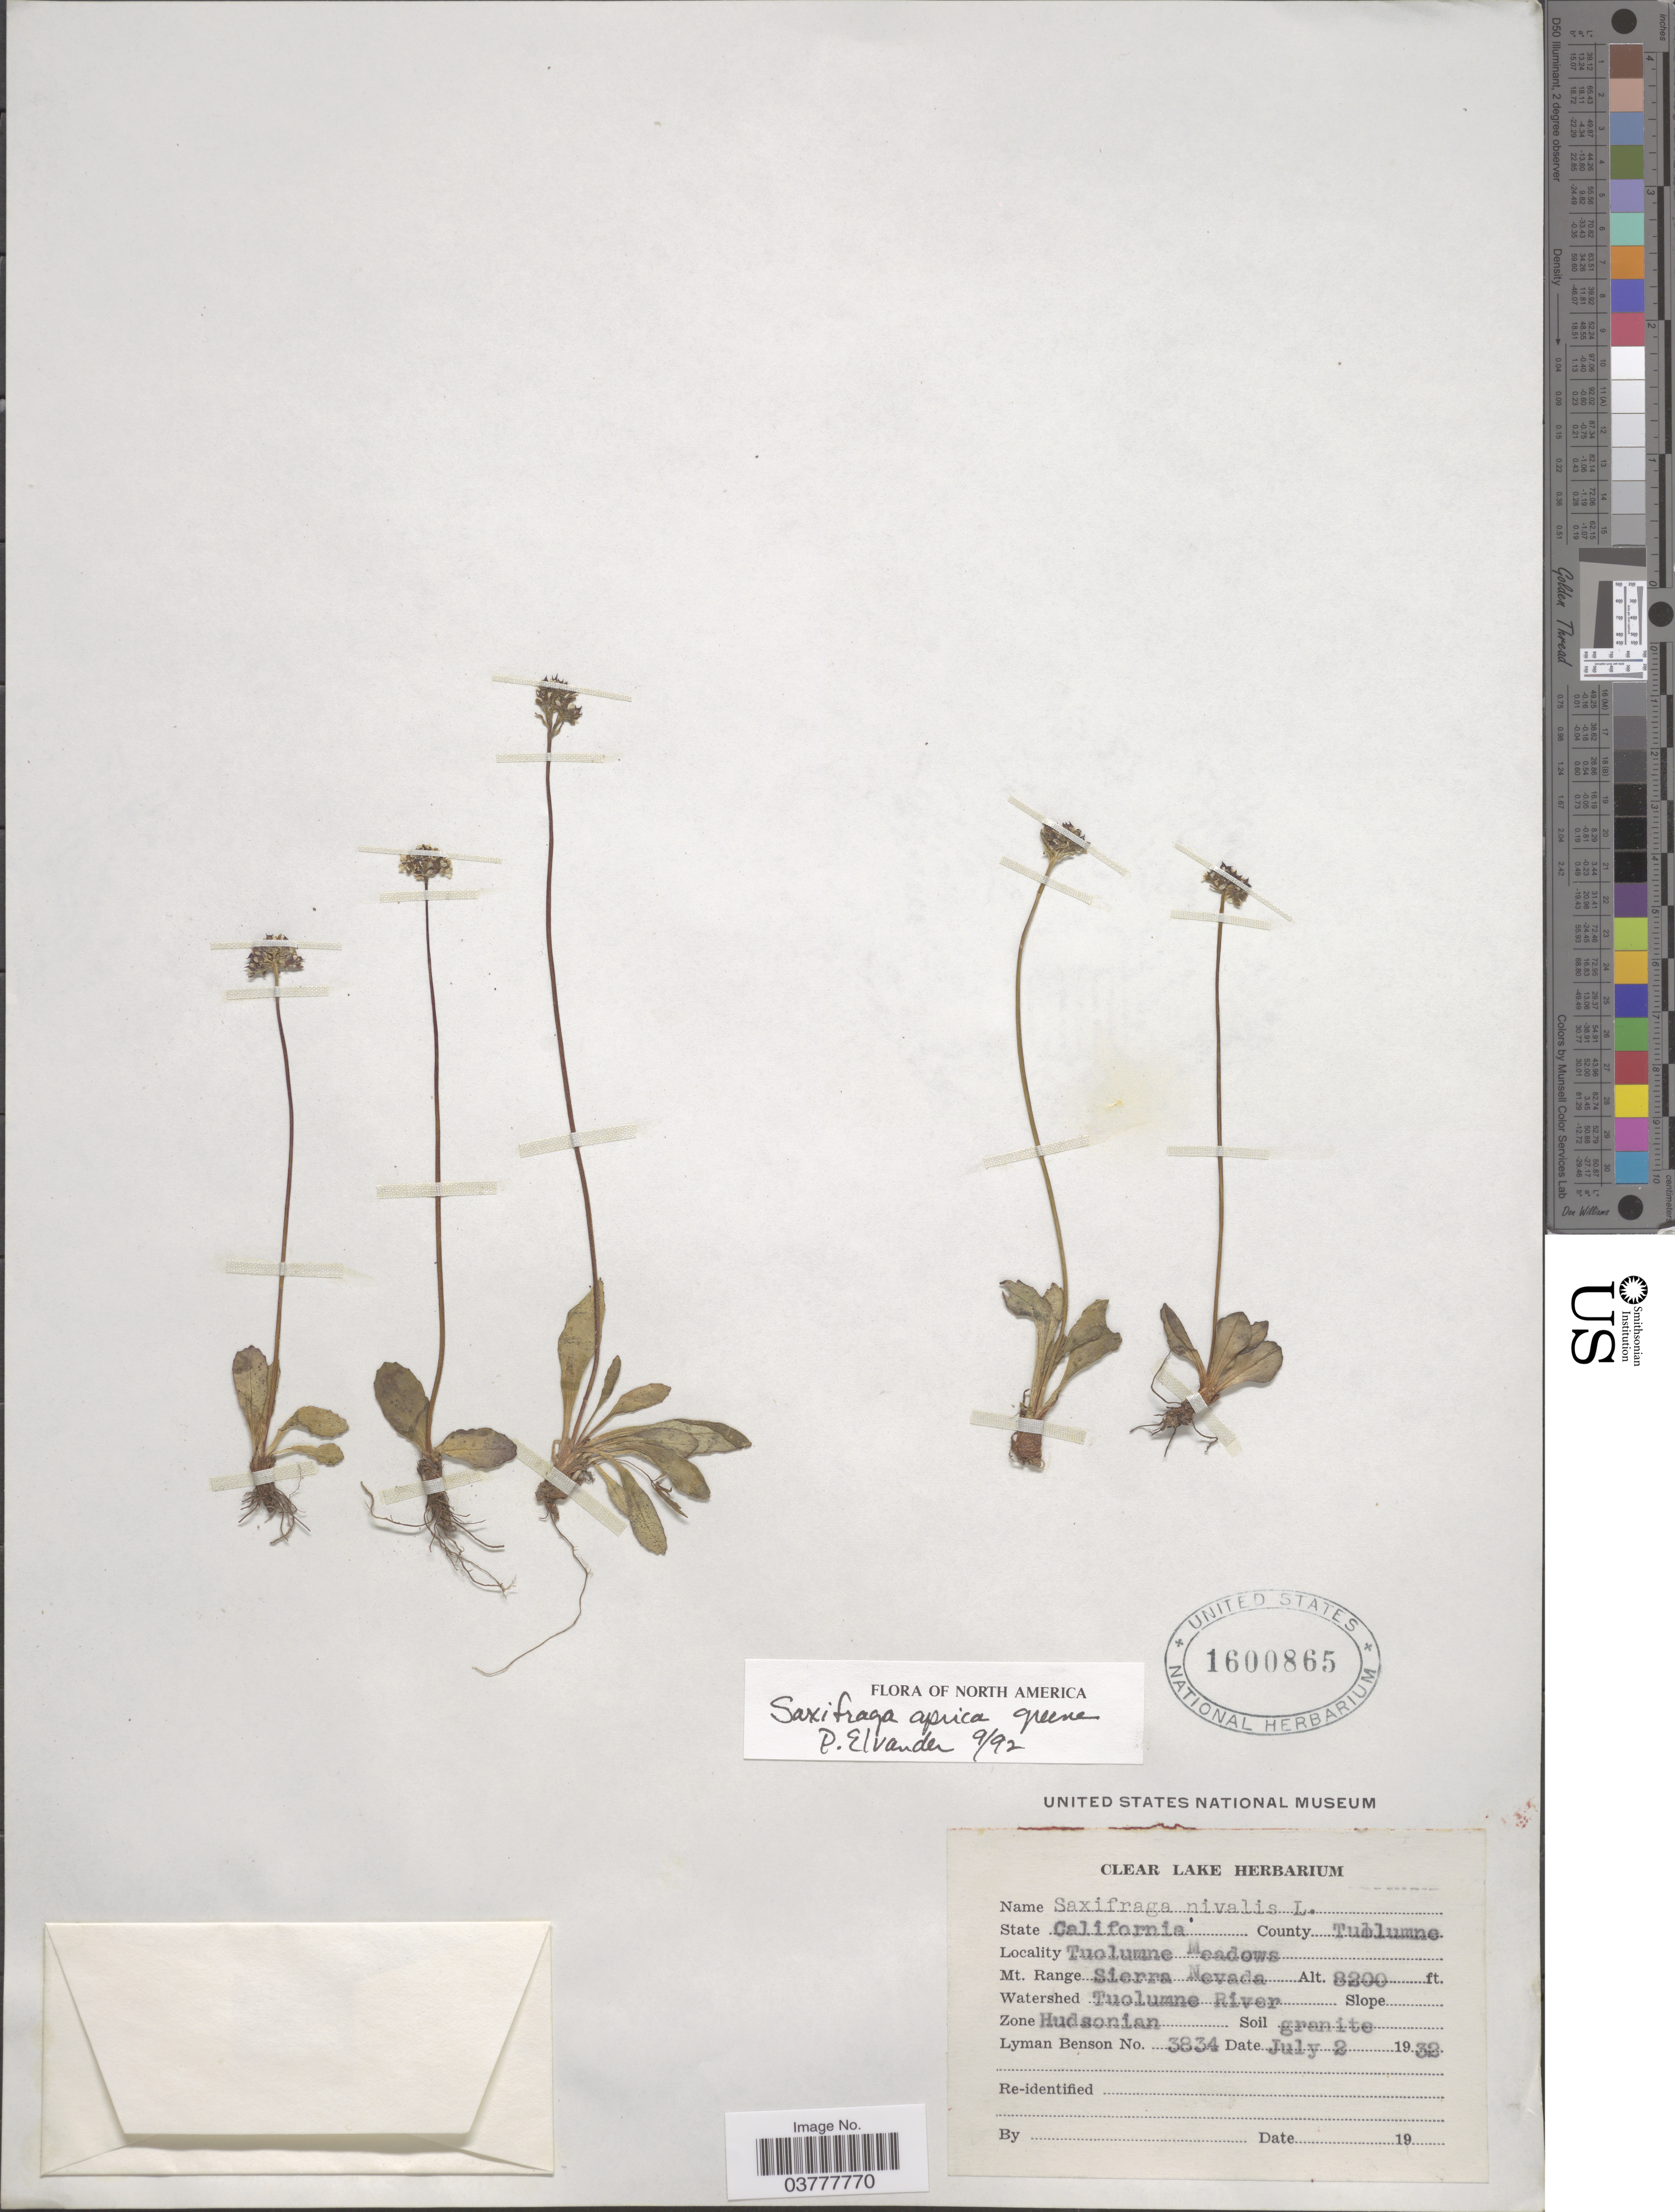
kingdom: Plantae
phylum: Tracheophyta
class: Magnoliopsida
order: Saxifragales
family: Saxifragaceae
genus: Micranthes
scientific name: Micranthes aprica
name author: (Greene) Small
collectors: L. D. Benson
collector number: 3834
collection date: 1932-07-02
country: United States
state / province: California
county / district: Tuolumne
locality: County Tuolumne. Mt. Range Sierra Nevada. Watershed Tuolumne River. Zone Hudsonian.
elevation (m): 2499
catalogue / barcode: US 1600865